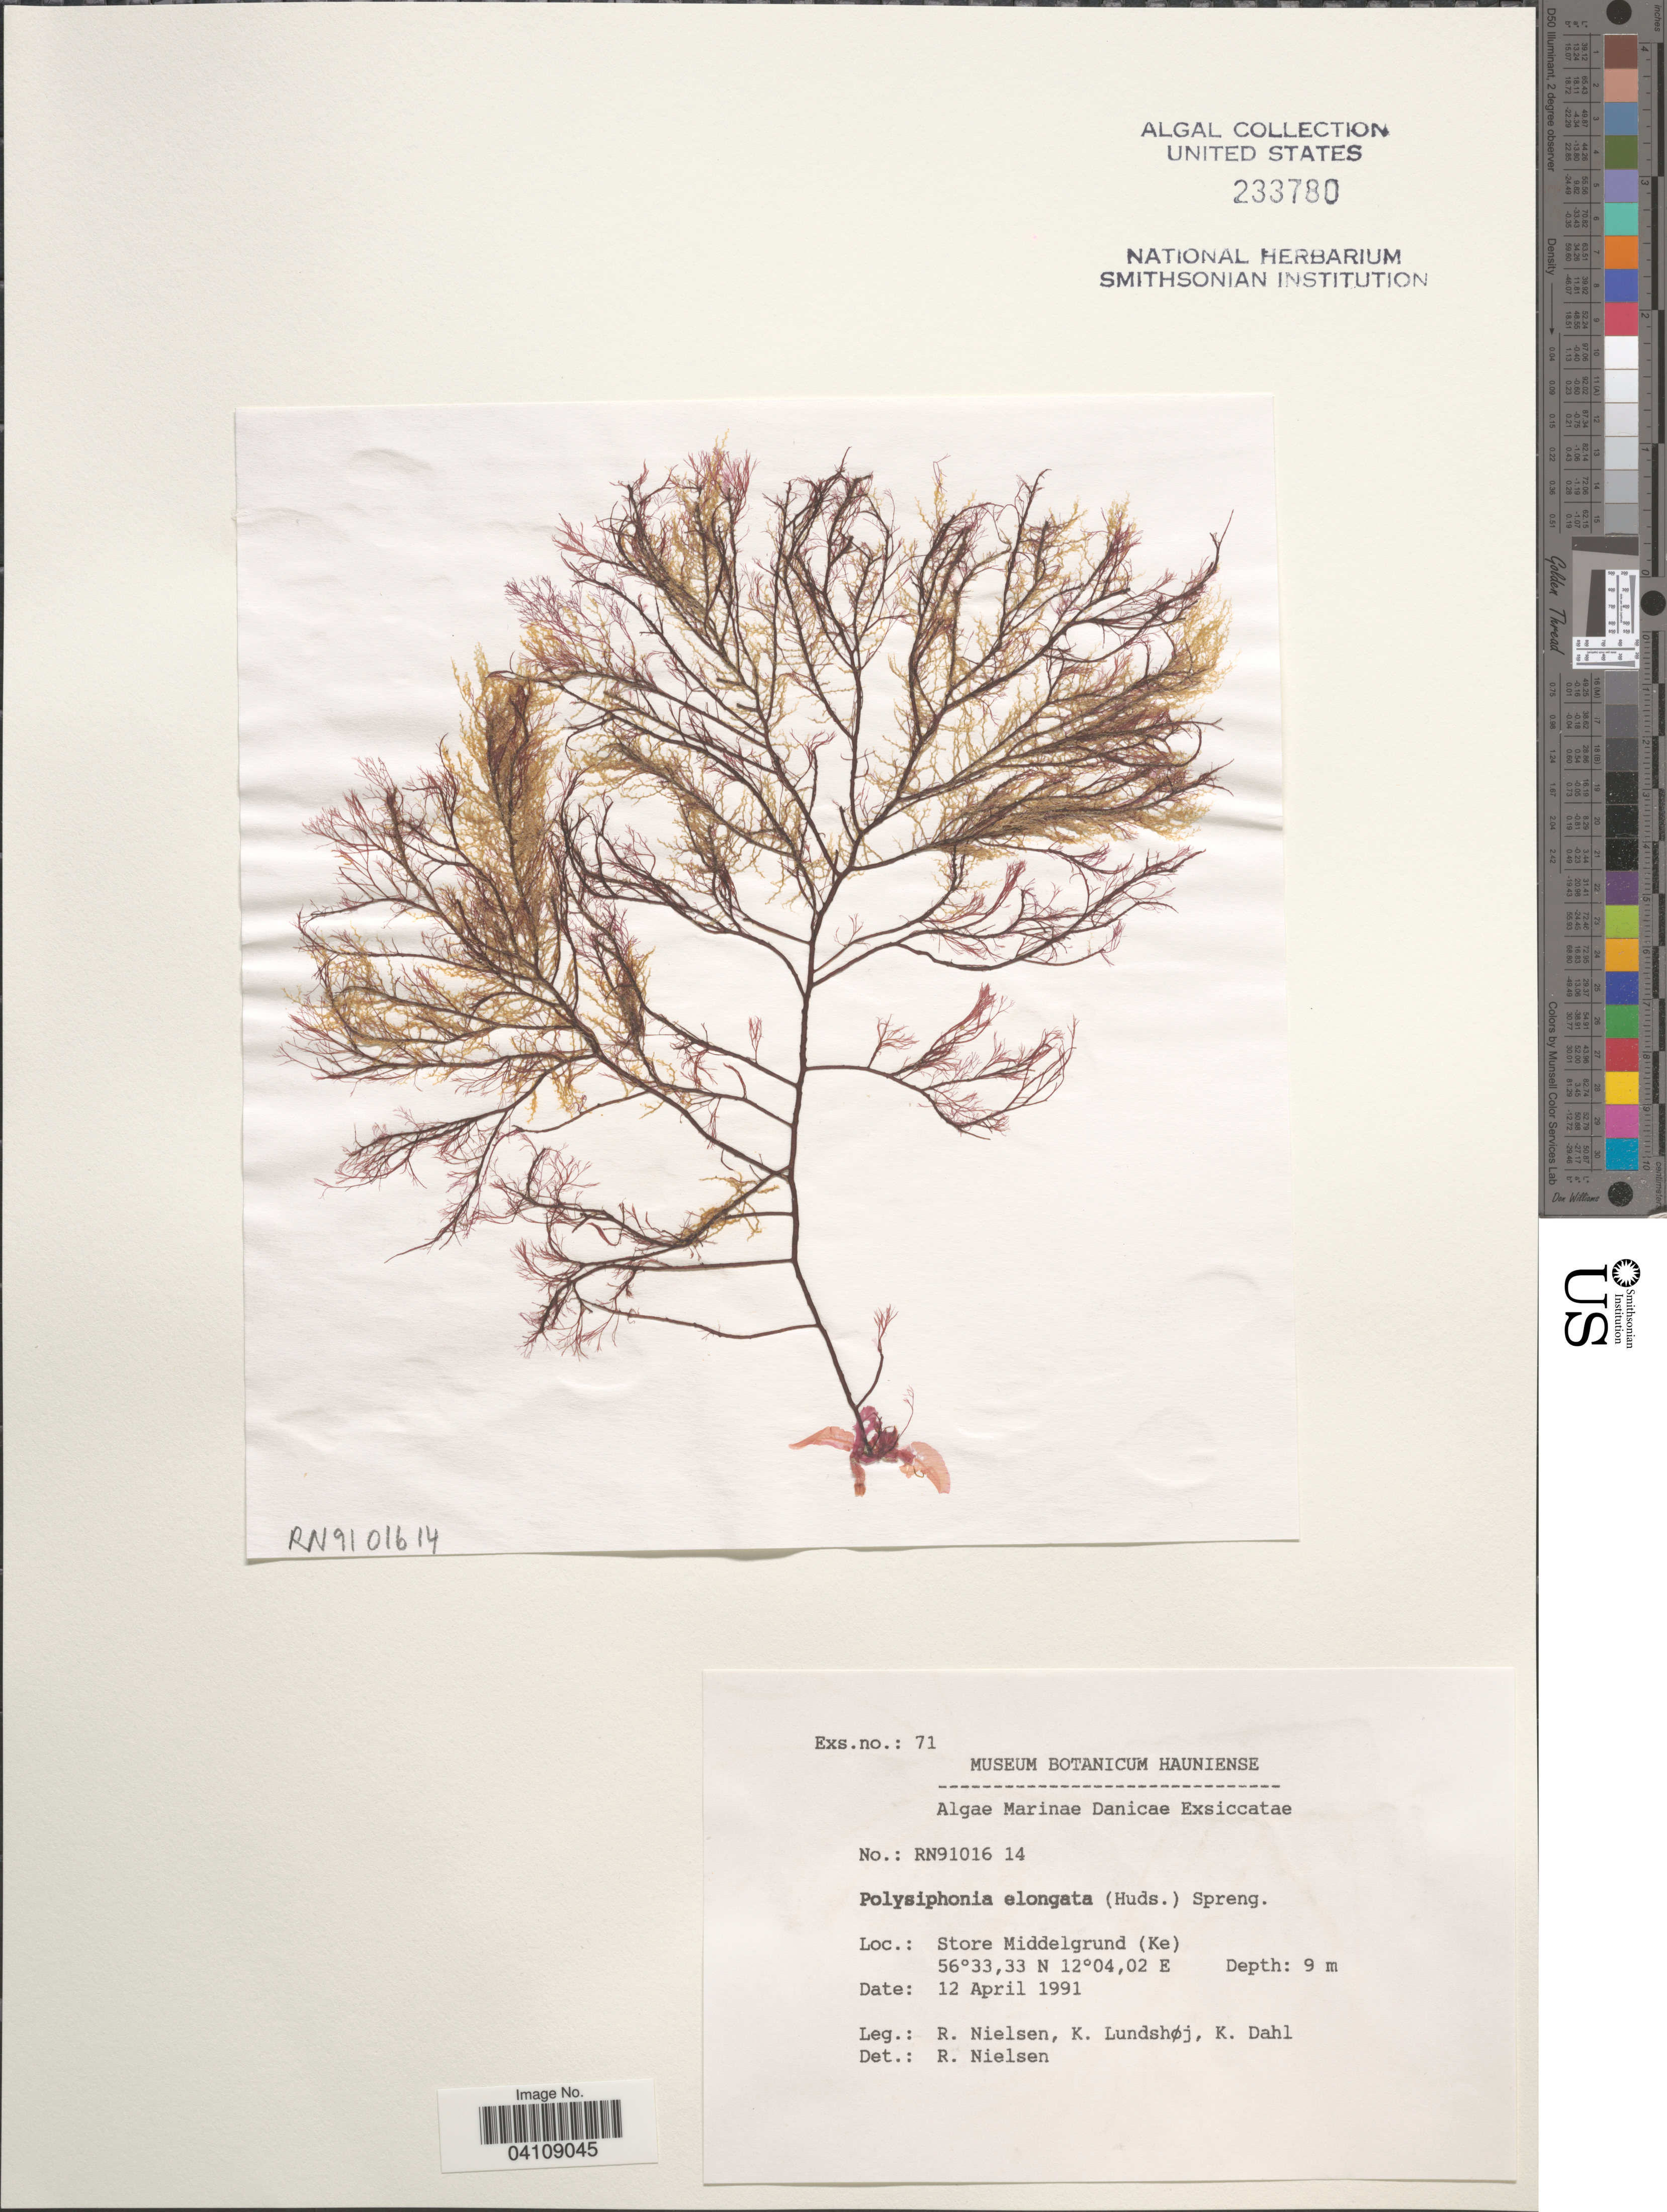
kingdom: Plantae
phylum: Rhodophyta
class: Florideophyceae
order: Ceramiales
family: Rhodomelaceae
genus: Carradoriella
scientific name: Carradoriella elongata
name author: (Hudson) Savoie & G.W. Saunders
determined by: Algae name updating Project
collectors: R. Nielsen, K. Lundshøj & K. Dahl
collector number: RN91016 14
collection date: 1991-04-12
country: Denmark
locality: Danicae. Store Middelgrund (Ke).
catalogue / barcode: US 233780